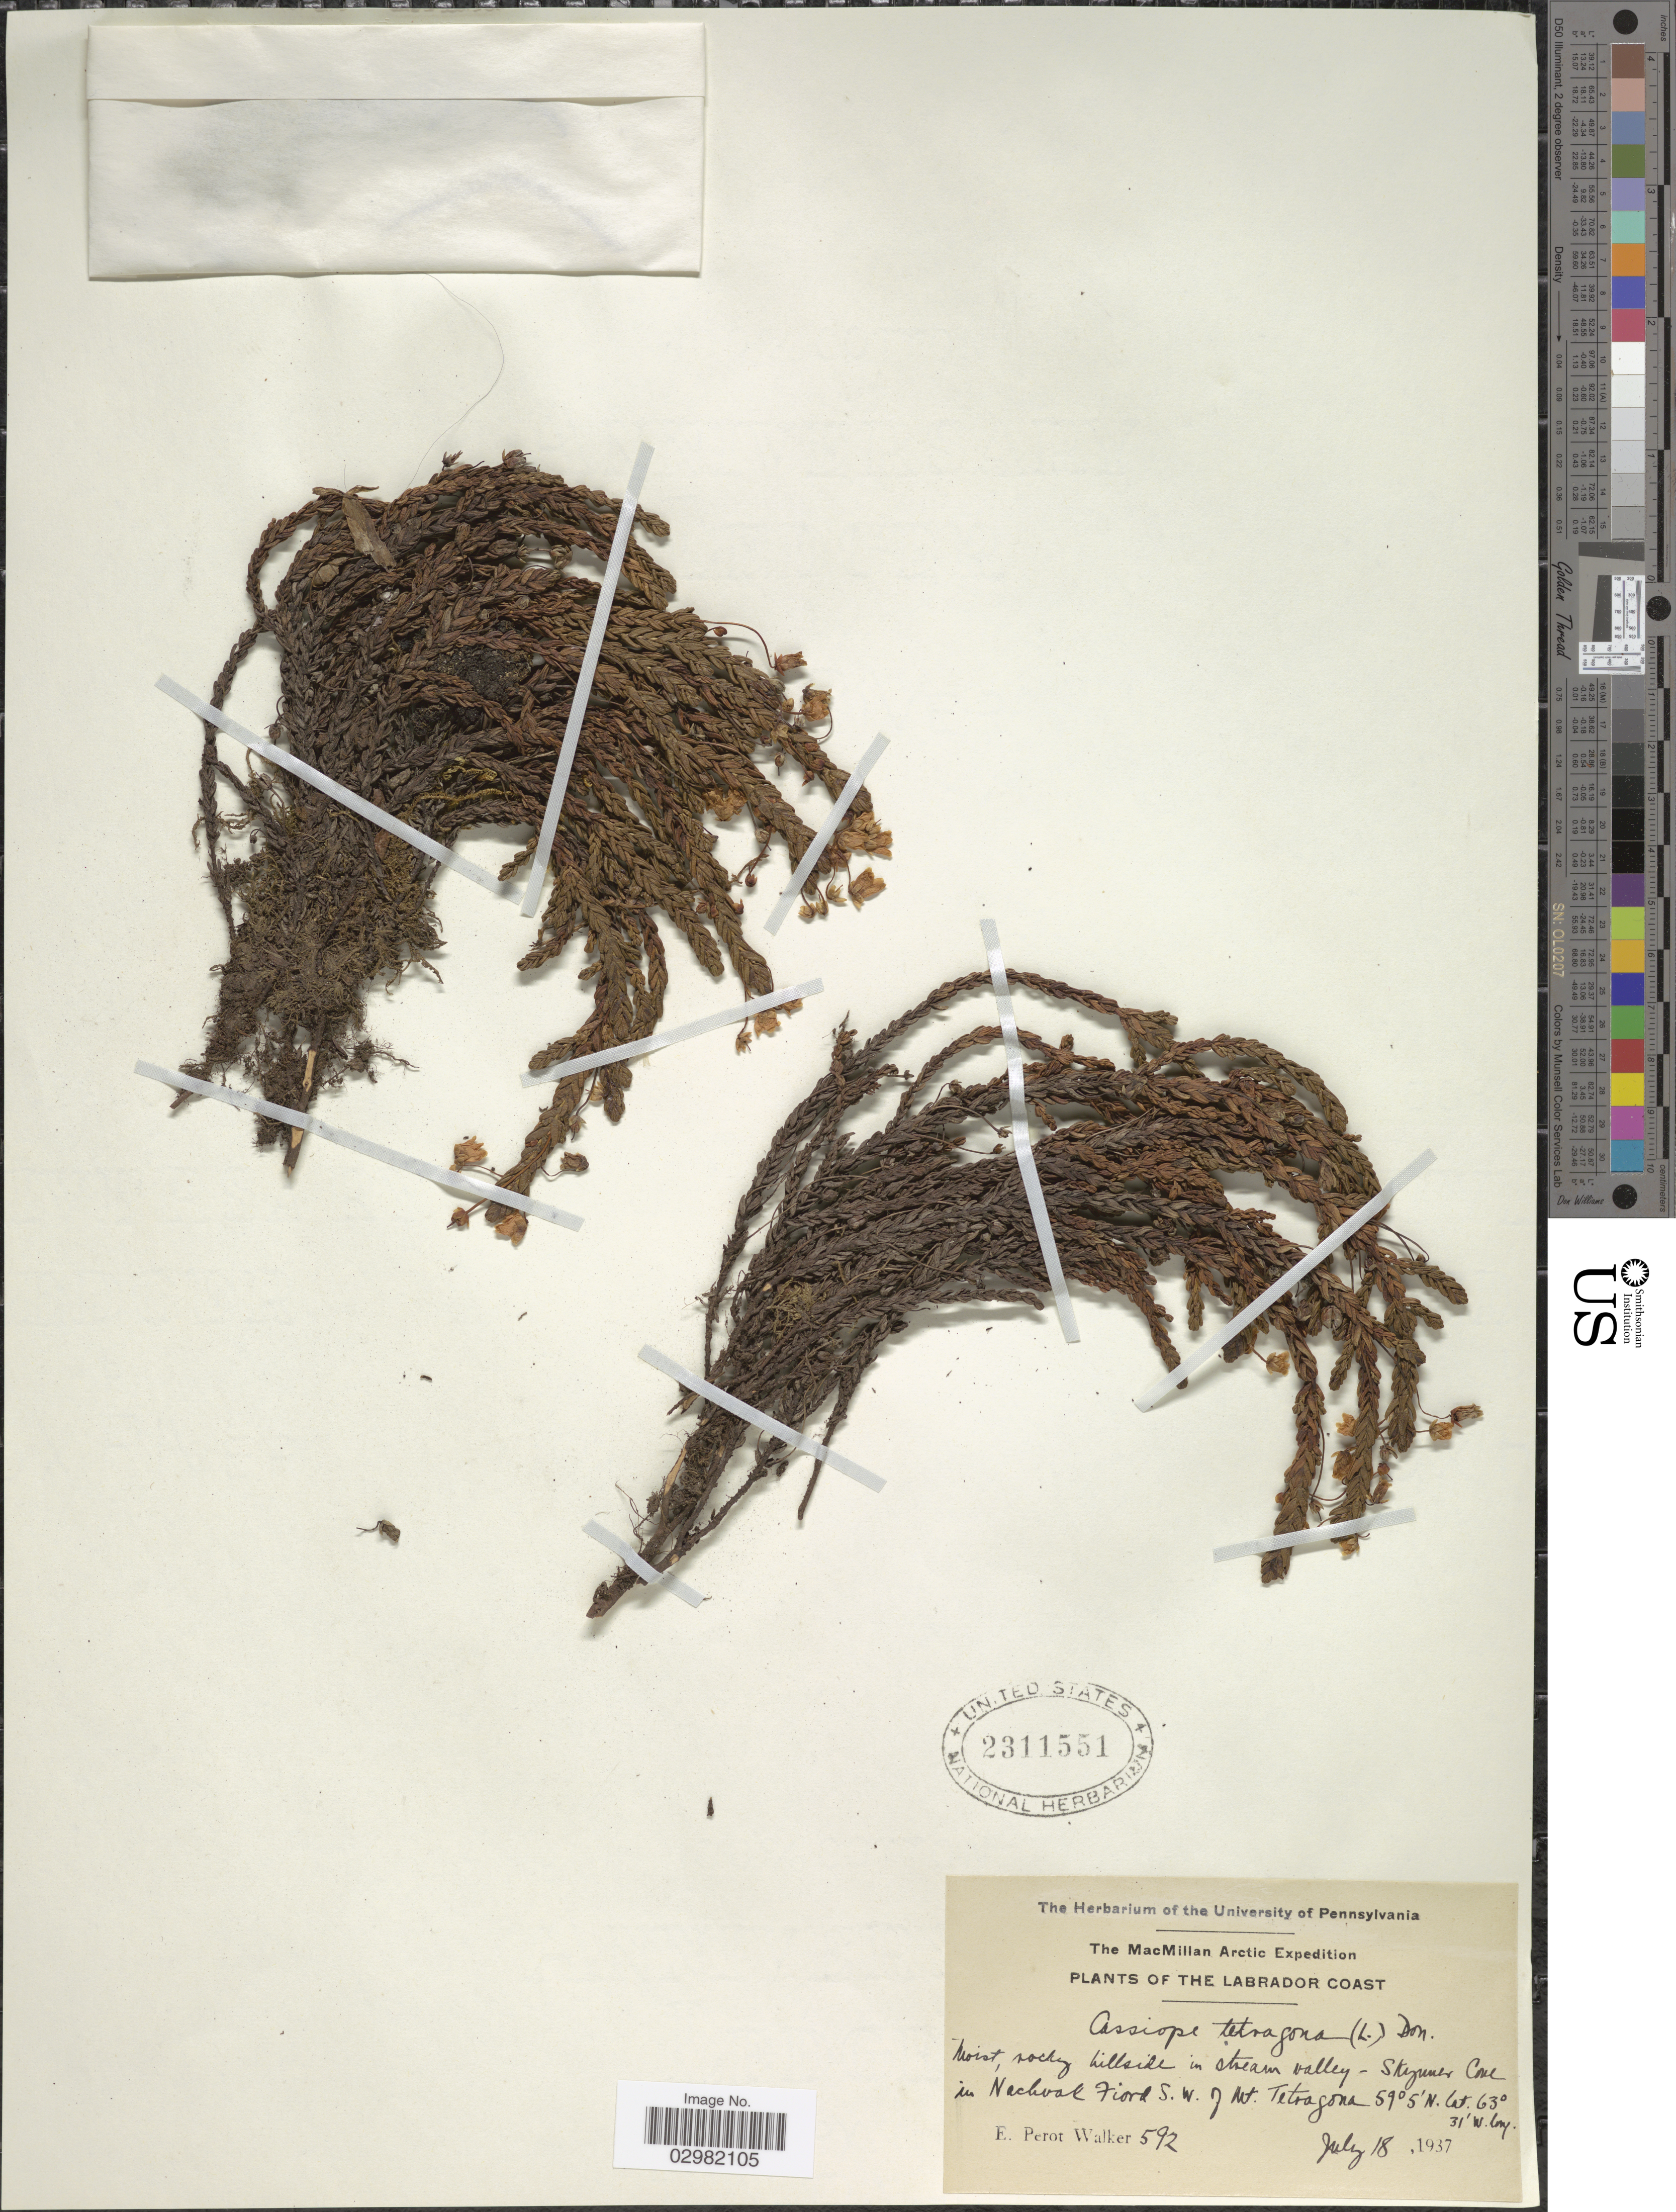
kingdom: Plantae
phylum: Tracheophyta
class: Magnoliopsida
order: Ericales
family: Ericaceae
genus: Cassiope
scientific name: Cassiope tetragona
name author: (L.) D. Don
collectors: E. Walker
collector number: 592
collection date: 1937-07-18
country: Canada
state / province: Newfoundland and Labrador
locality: The Labrador Coast. Skynner Cove in Nachval Fiord S.W. of Mt. Tetragona.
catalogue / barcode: US 2311551